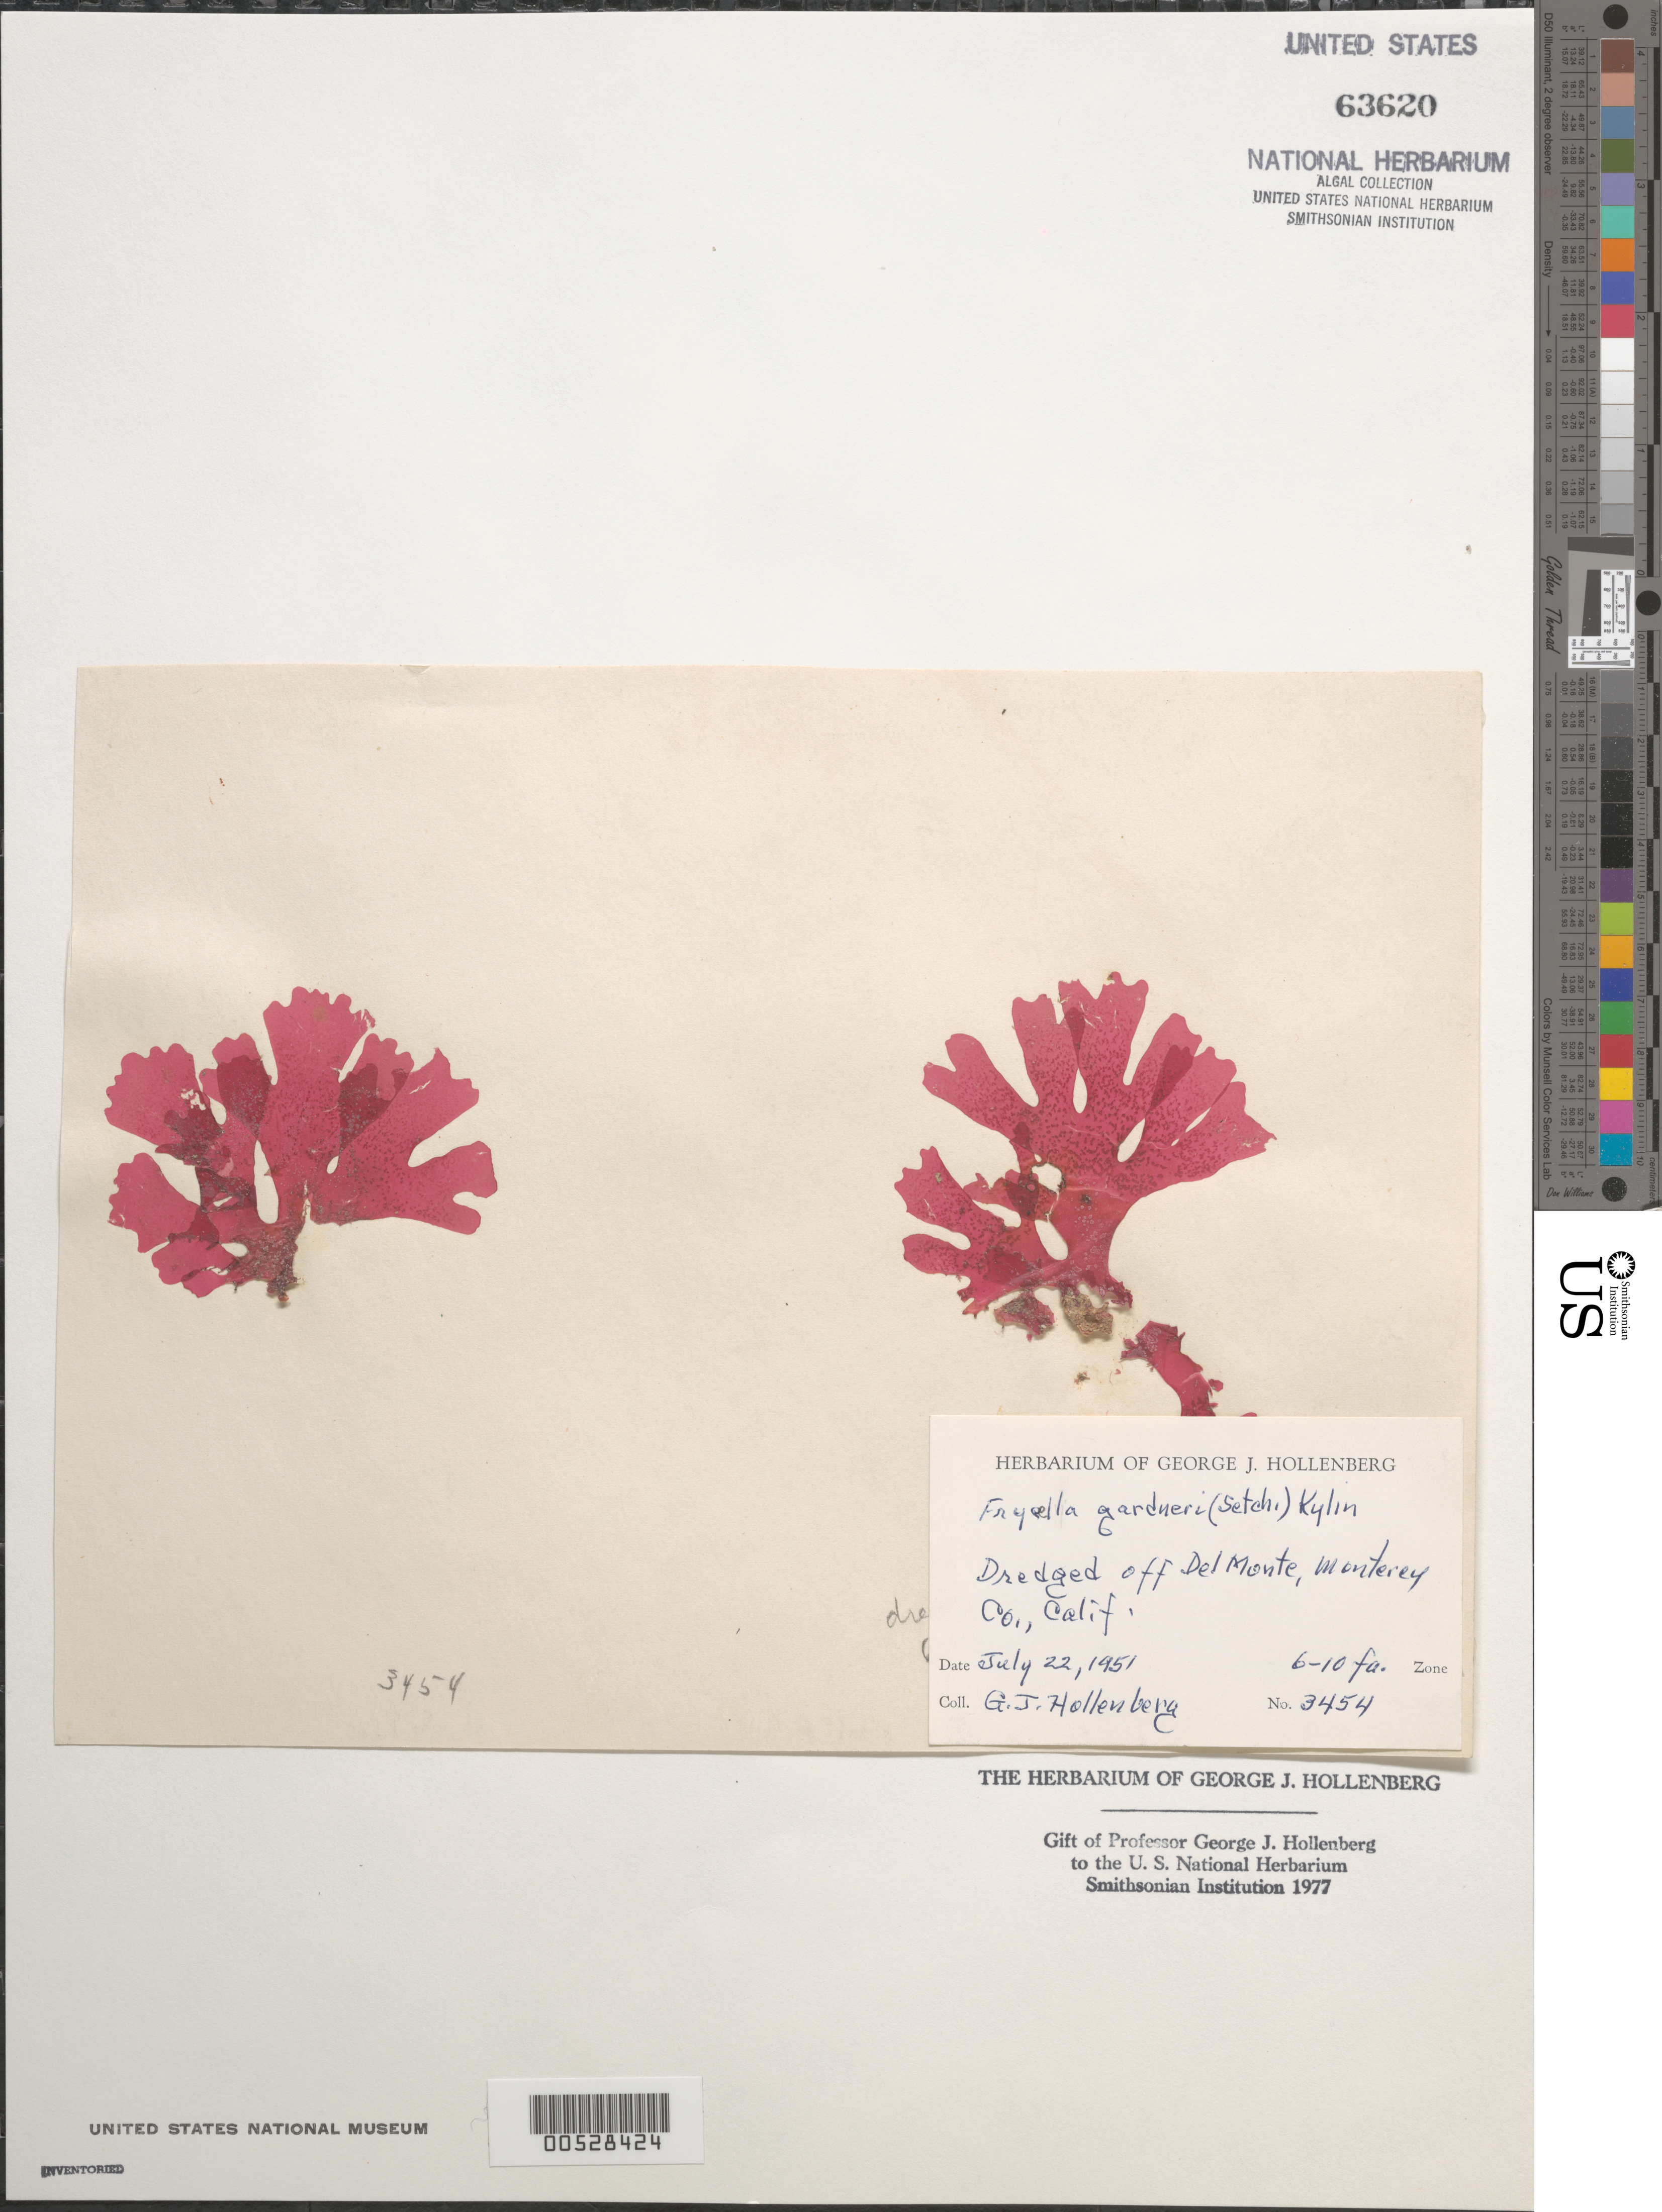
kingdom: Plantae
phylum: Rhodophyta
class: Florideophyceae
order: Rhodymeniales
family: Fryeellaceae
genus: Fryeella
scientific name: Fryeella gardneri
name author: (Setch.) Kylin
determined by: Hollenberg, George J.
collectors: G. Hollenberg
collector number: GJH 3454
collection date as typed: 22 Jul 1951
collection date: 1951-07-22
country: United States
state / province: California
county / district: Monterey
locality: Off Del Monte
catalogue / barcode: US 63620